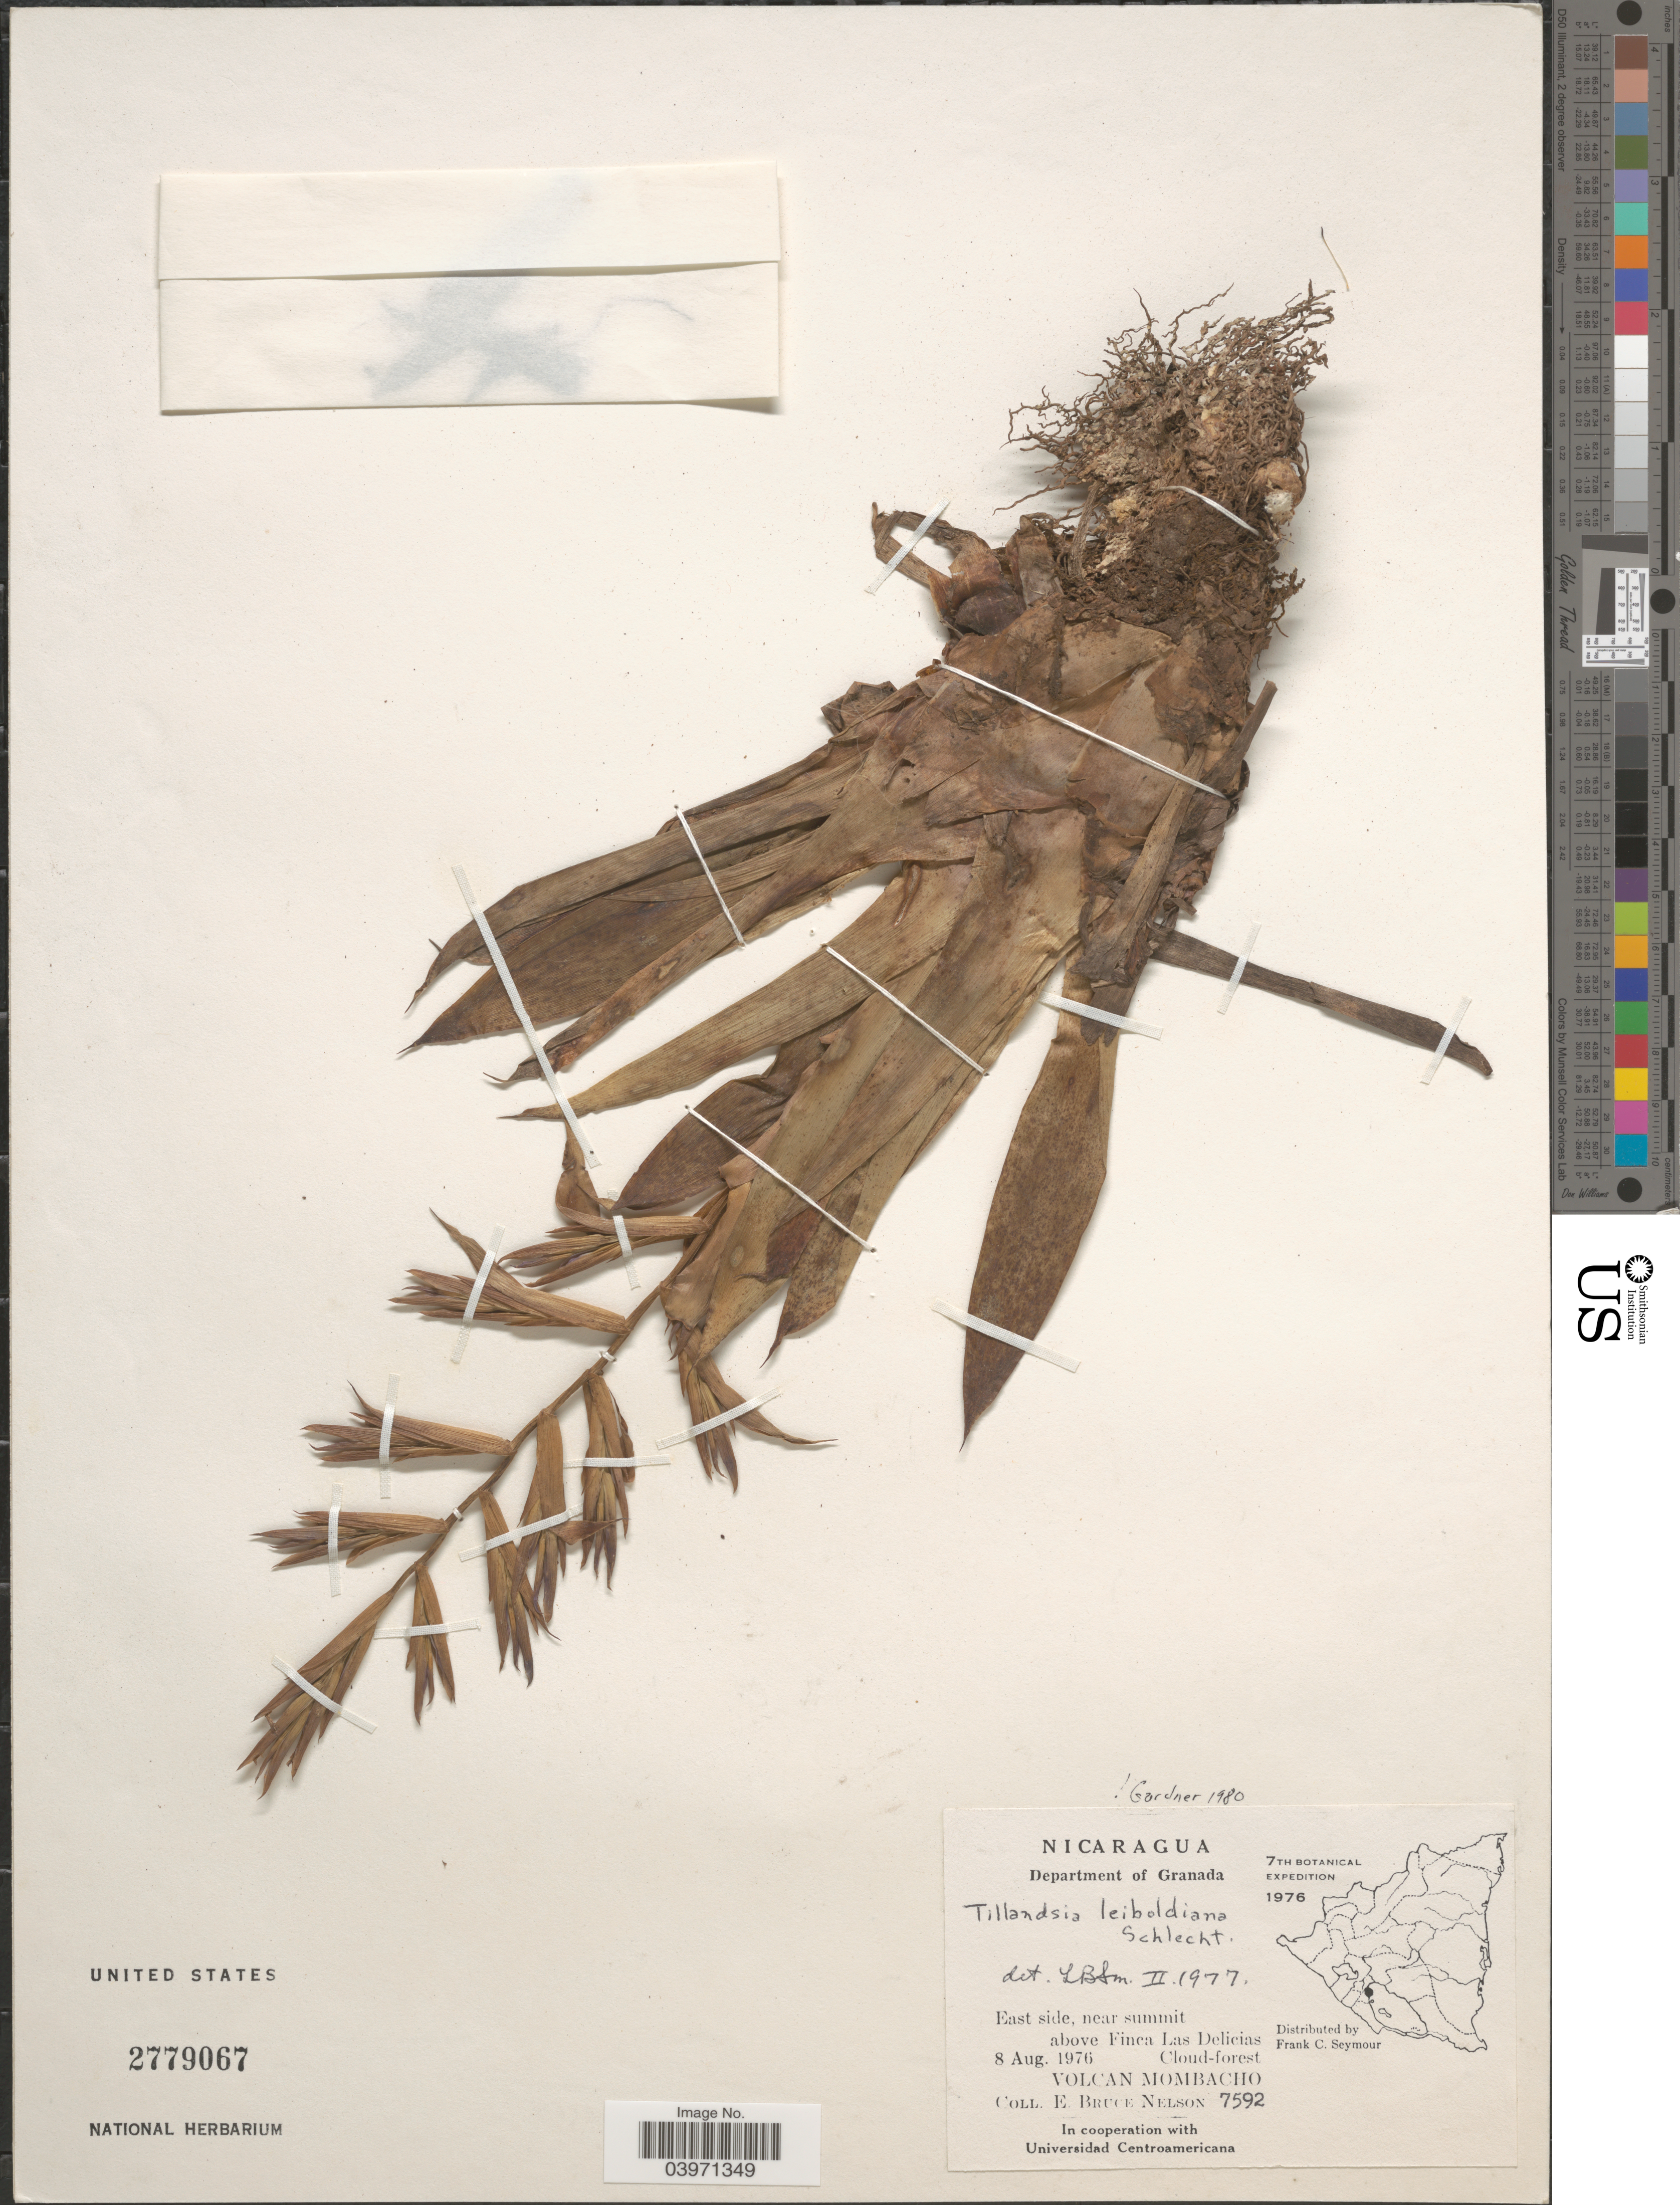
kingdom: Plantae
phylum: Tracheophyta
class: Liliopsida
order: Poales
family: Bromeliaceae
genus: Tillandsia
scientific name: Tillandsia leiboldiana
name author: Schltdl.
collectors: E. B. Nelson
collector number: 7592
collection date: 1976-08-08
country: Nicaragua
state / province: Granada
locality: Department of Granada. East side, near summit above Finca Las Delicias. Volcan Mombacho.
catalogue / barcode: US 2779067